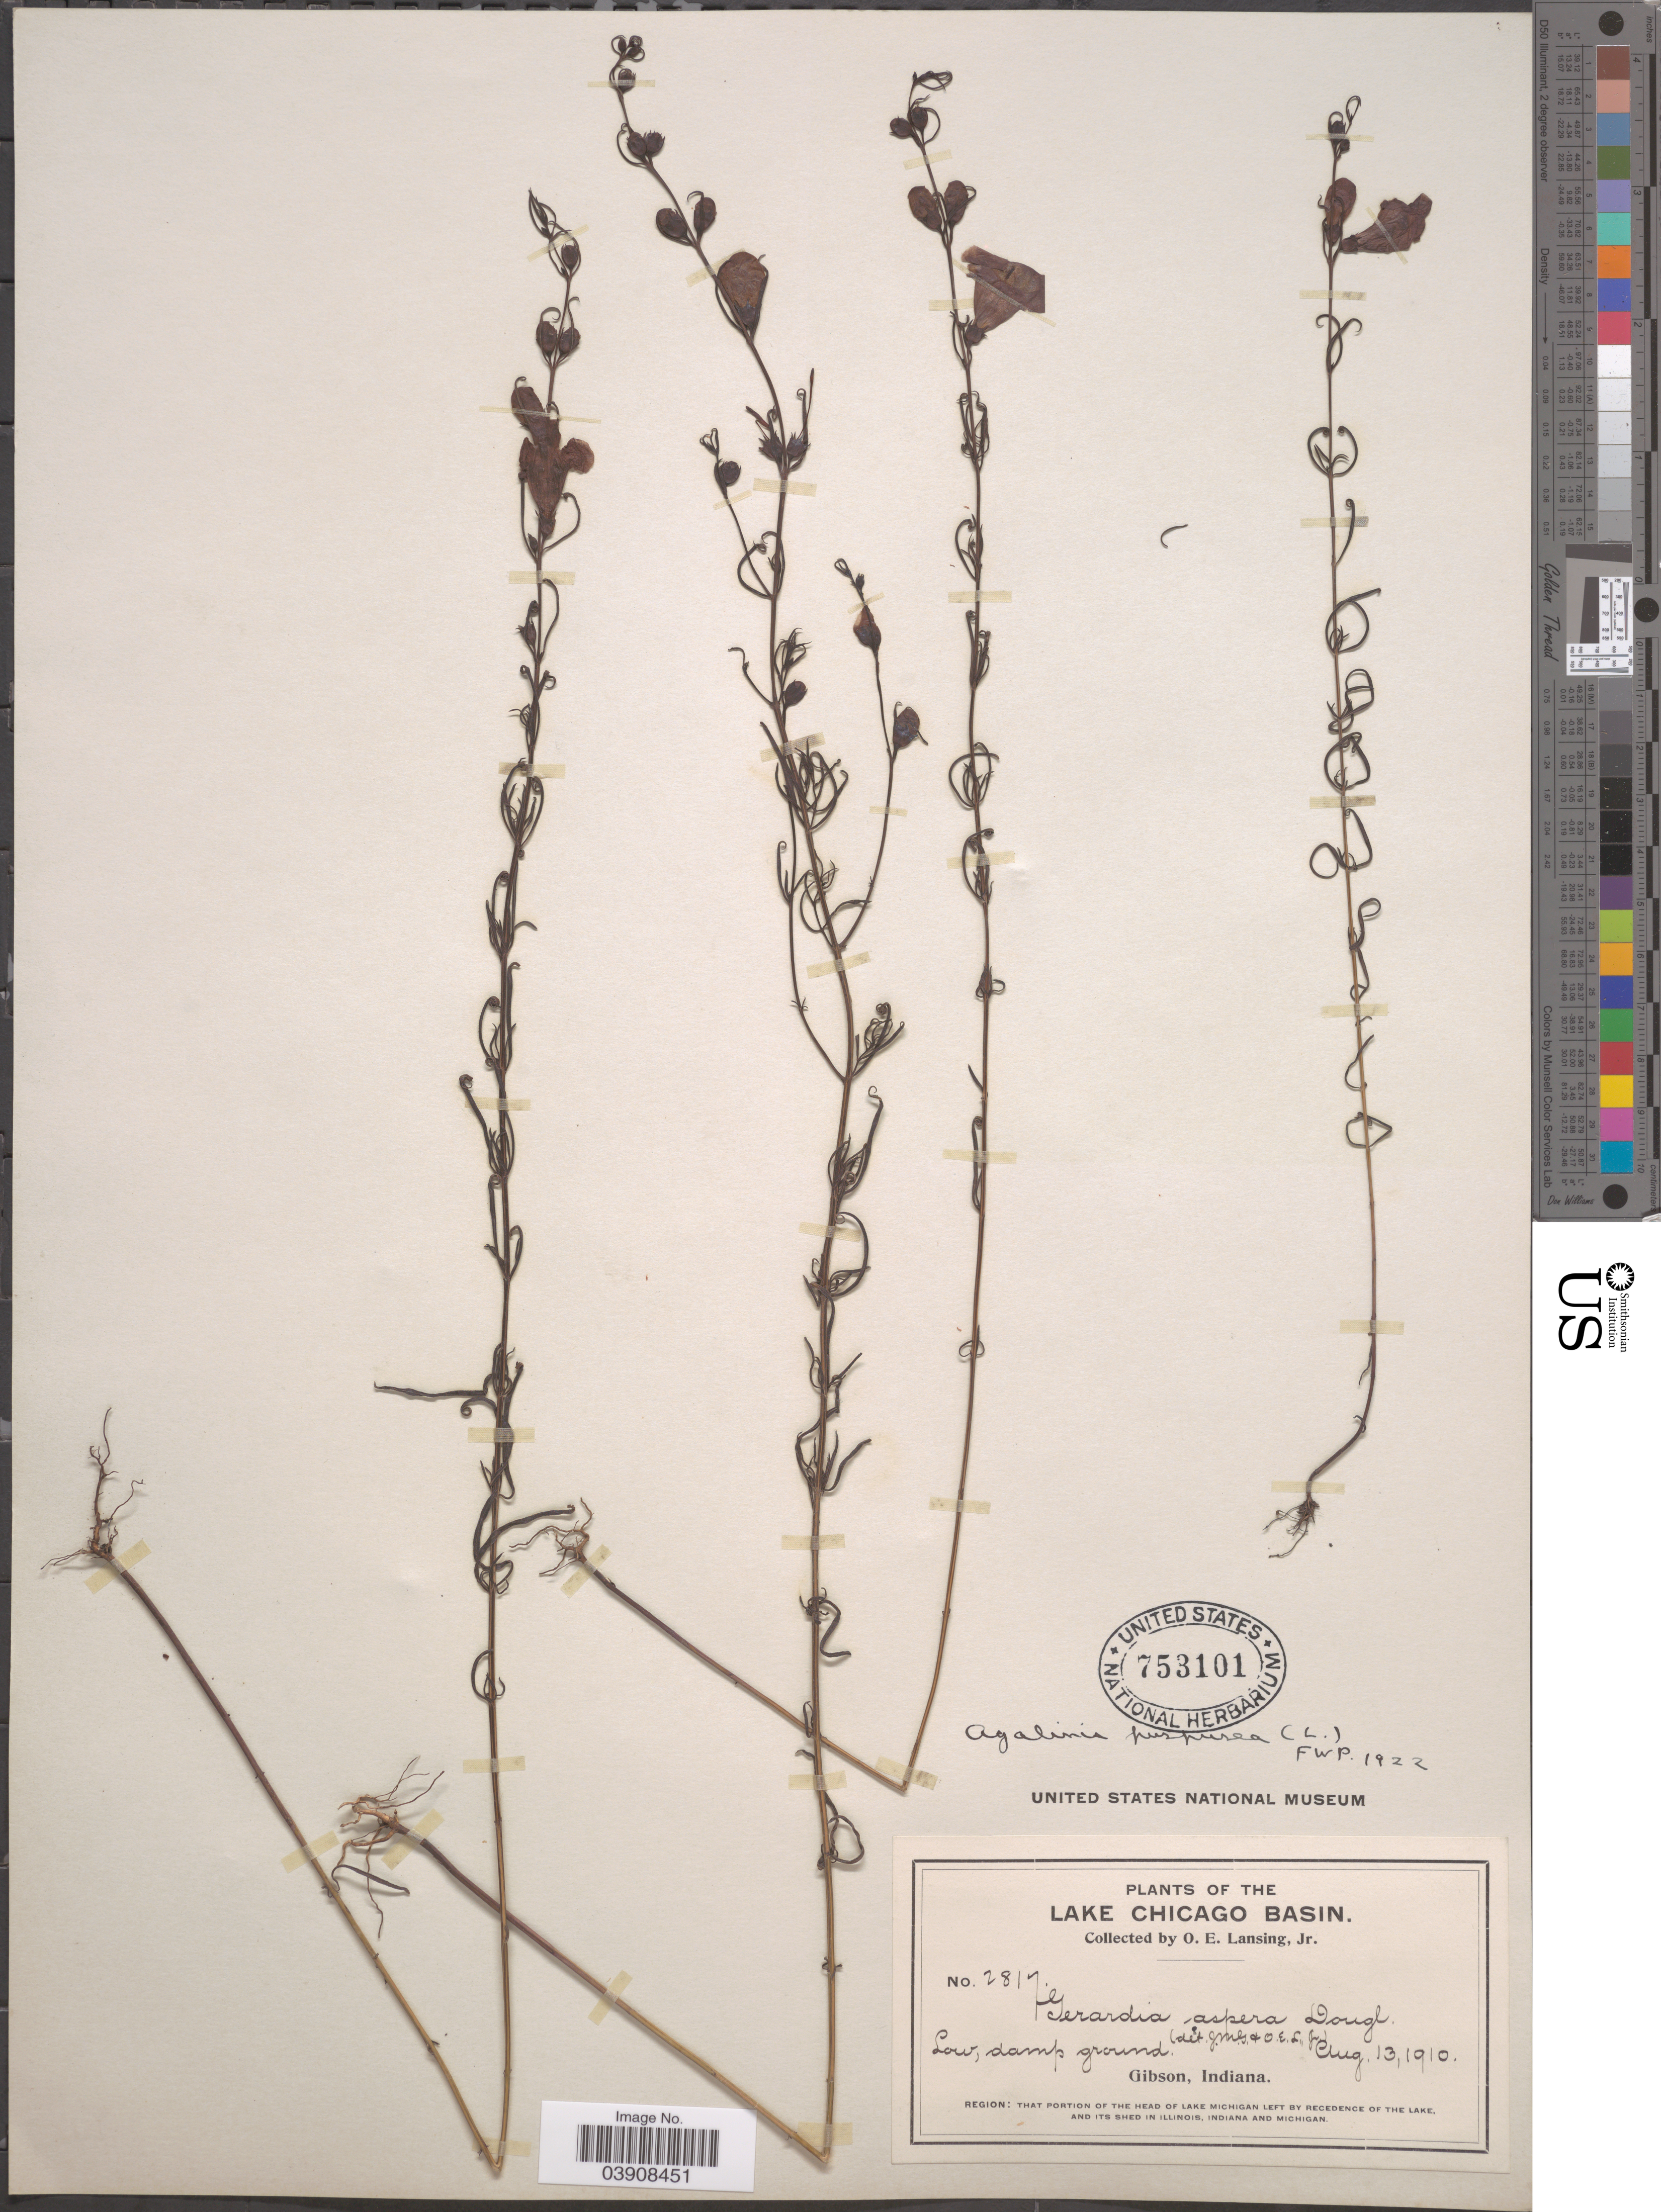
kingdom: Plantae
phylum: Tracheophyta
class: Magnoliopsida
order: Lamiales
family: Orobanchaceae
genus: Agalinis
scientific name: Agalinis purpurea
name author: (L.) Pennell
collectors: O. Lansing Jr.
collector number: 2817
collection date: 1910-08-13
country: United States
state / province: Indiana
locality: Lake Chicago Basin. Gibson. Region: That portion of the head of Lake Michigan left by recedence of the lake, and its shed in Illinois, Indiana and Michigan.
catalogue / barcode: US 753101